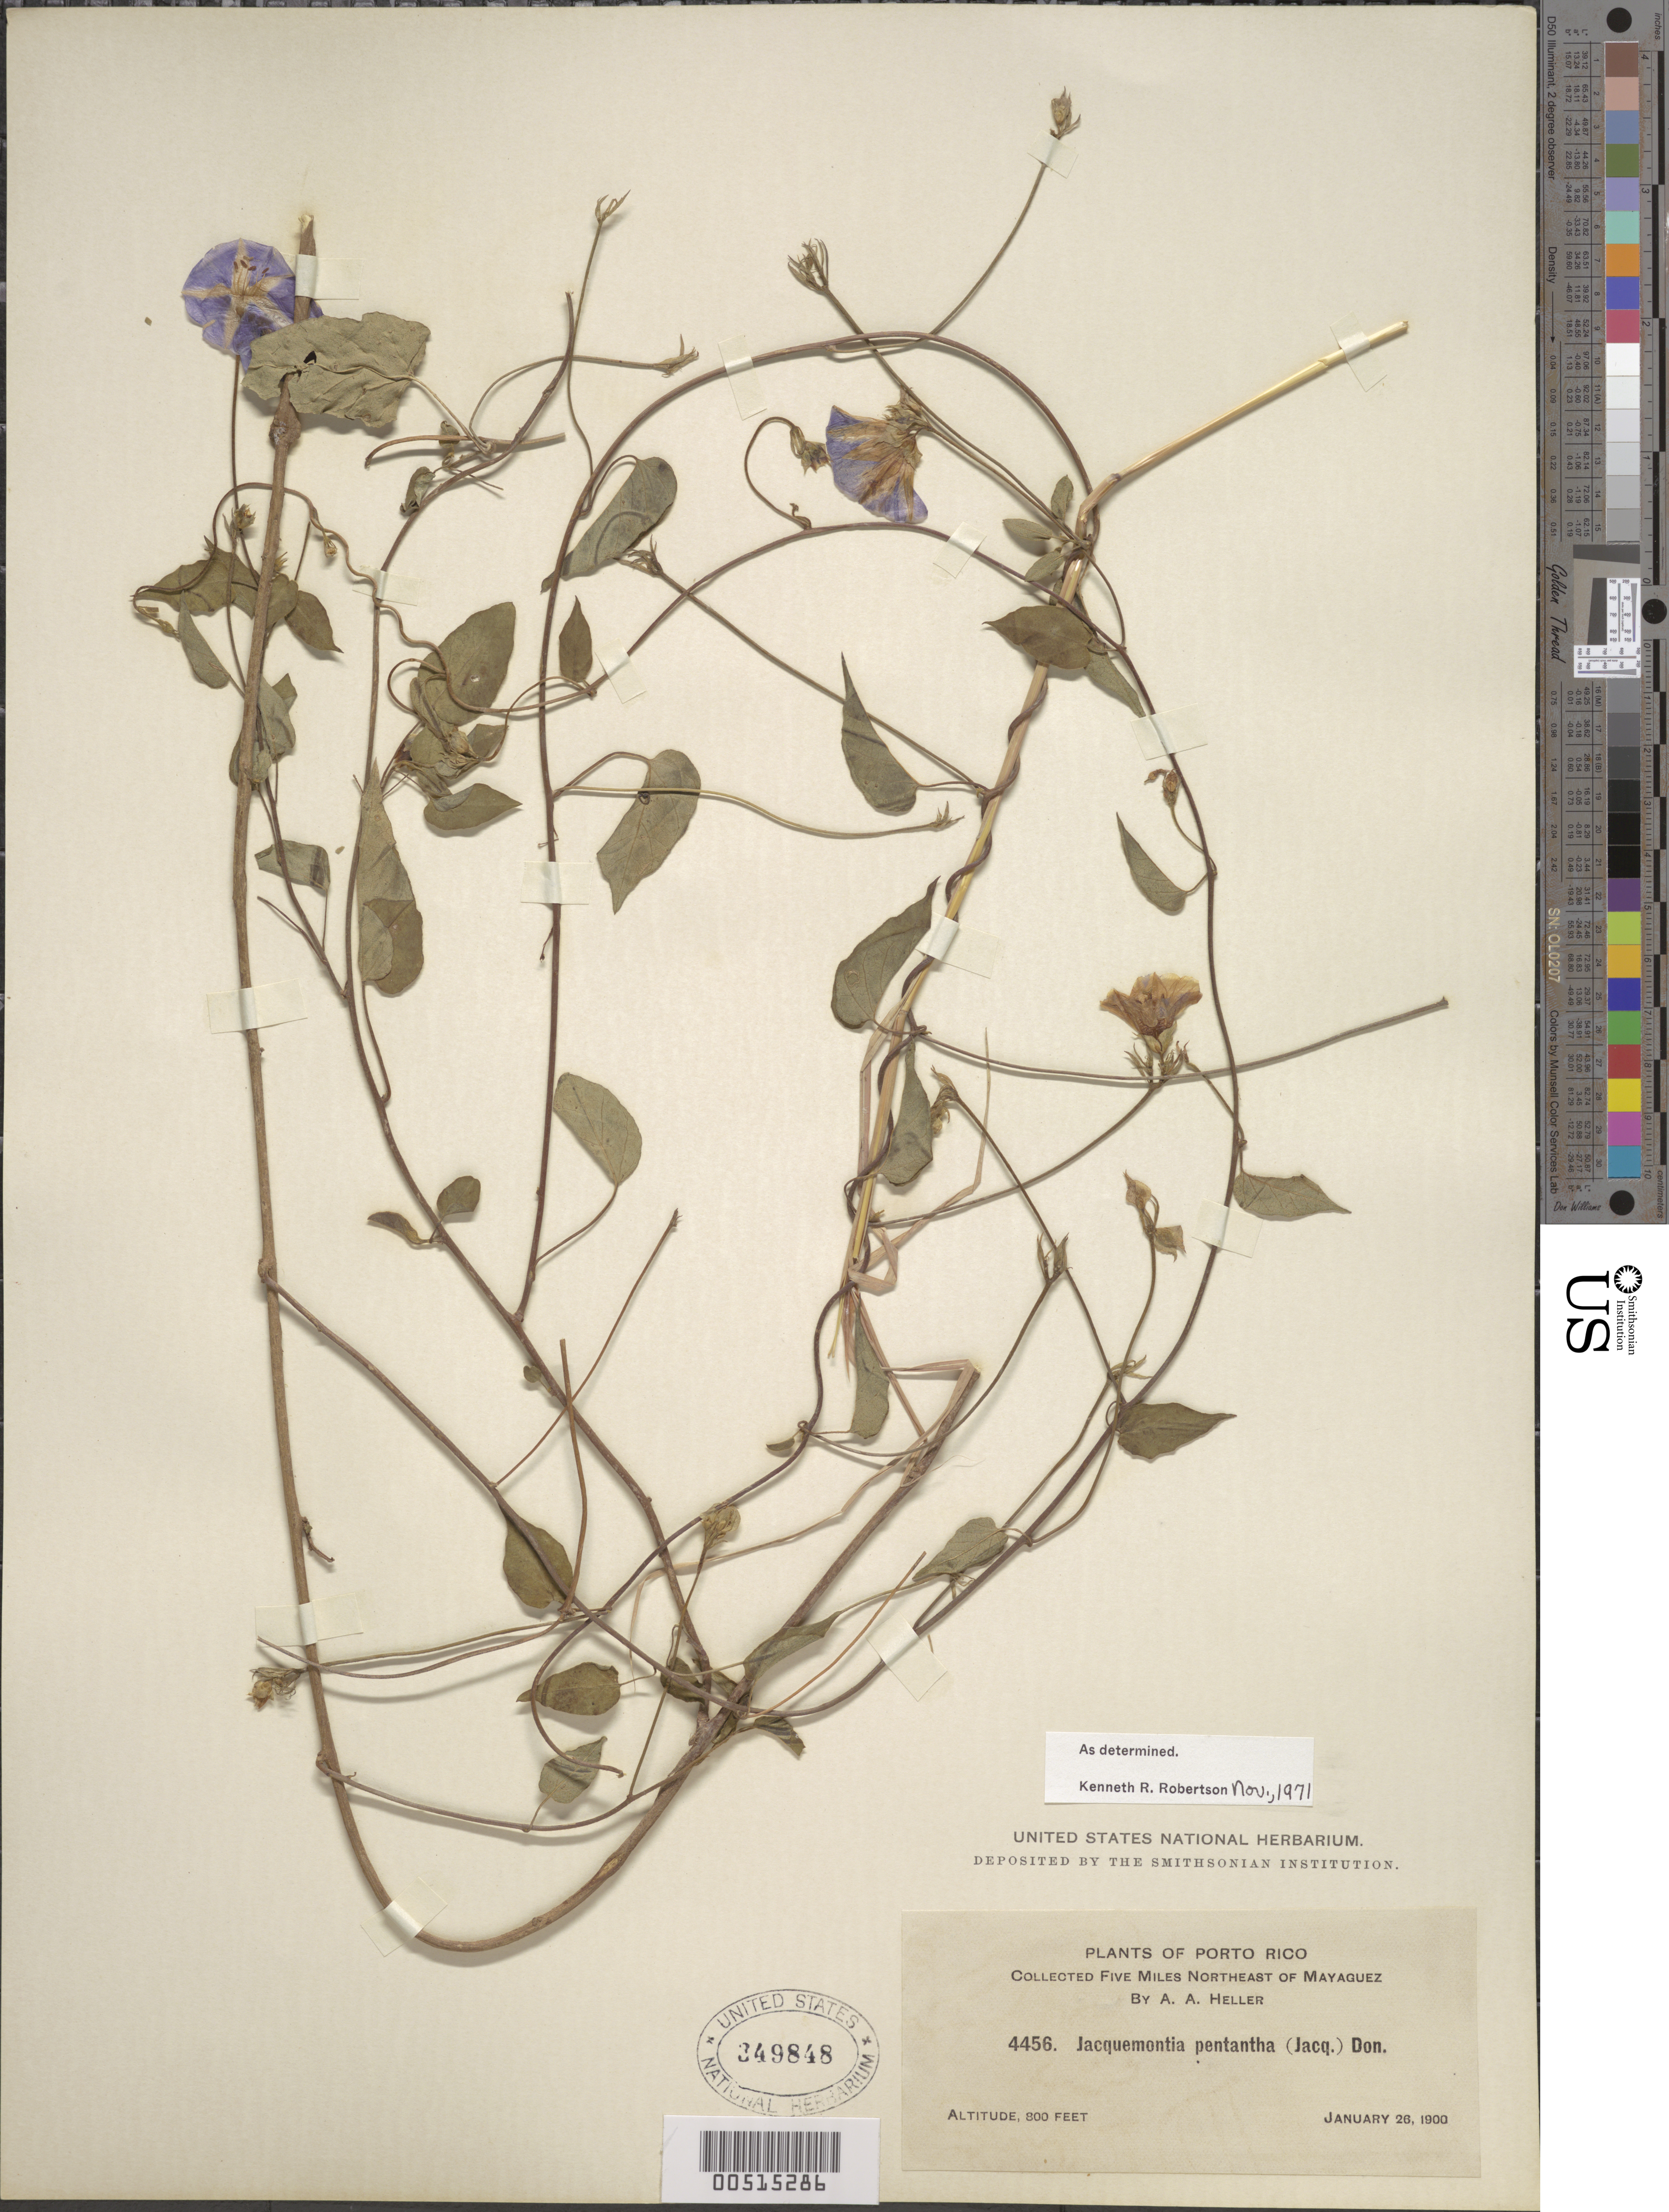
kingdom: Plantae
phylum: Tracheophyta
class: Magnoliopsida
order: Solanales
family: Convolvulaceae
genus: Jacquemontia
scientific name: Jacquemontia pentanthos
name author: (Jacq.) G. Don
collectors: A. A. Heller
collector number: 4456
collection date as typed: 26 Jan 1900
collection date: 1900-01-26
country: Puerto Rico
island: Greater Antilles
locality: Five Miles NE of Mayaguez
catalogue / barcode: US 349848